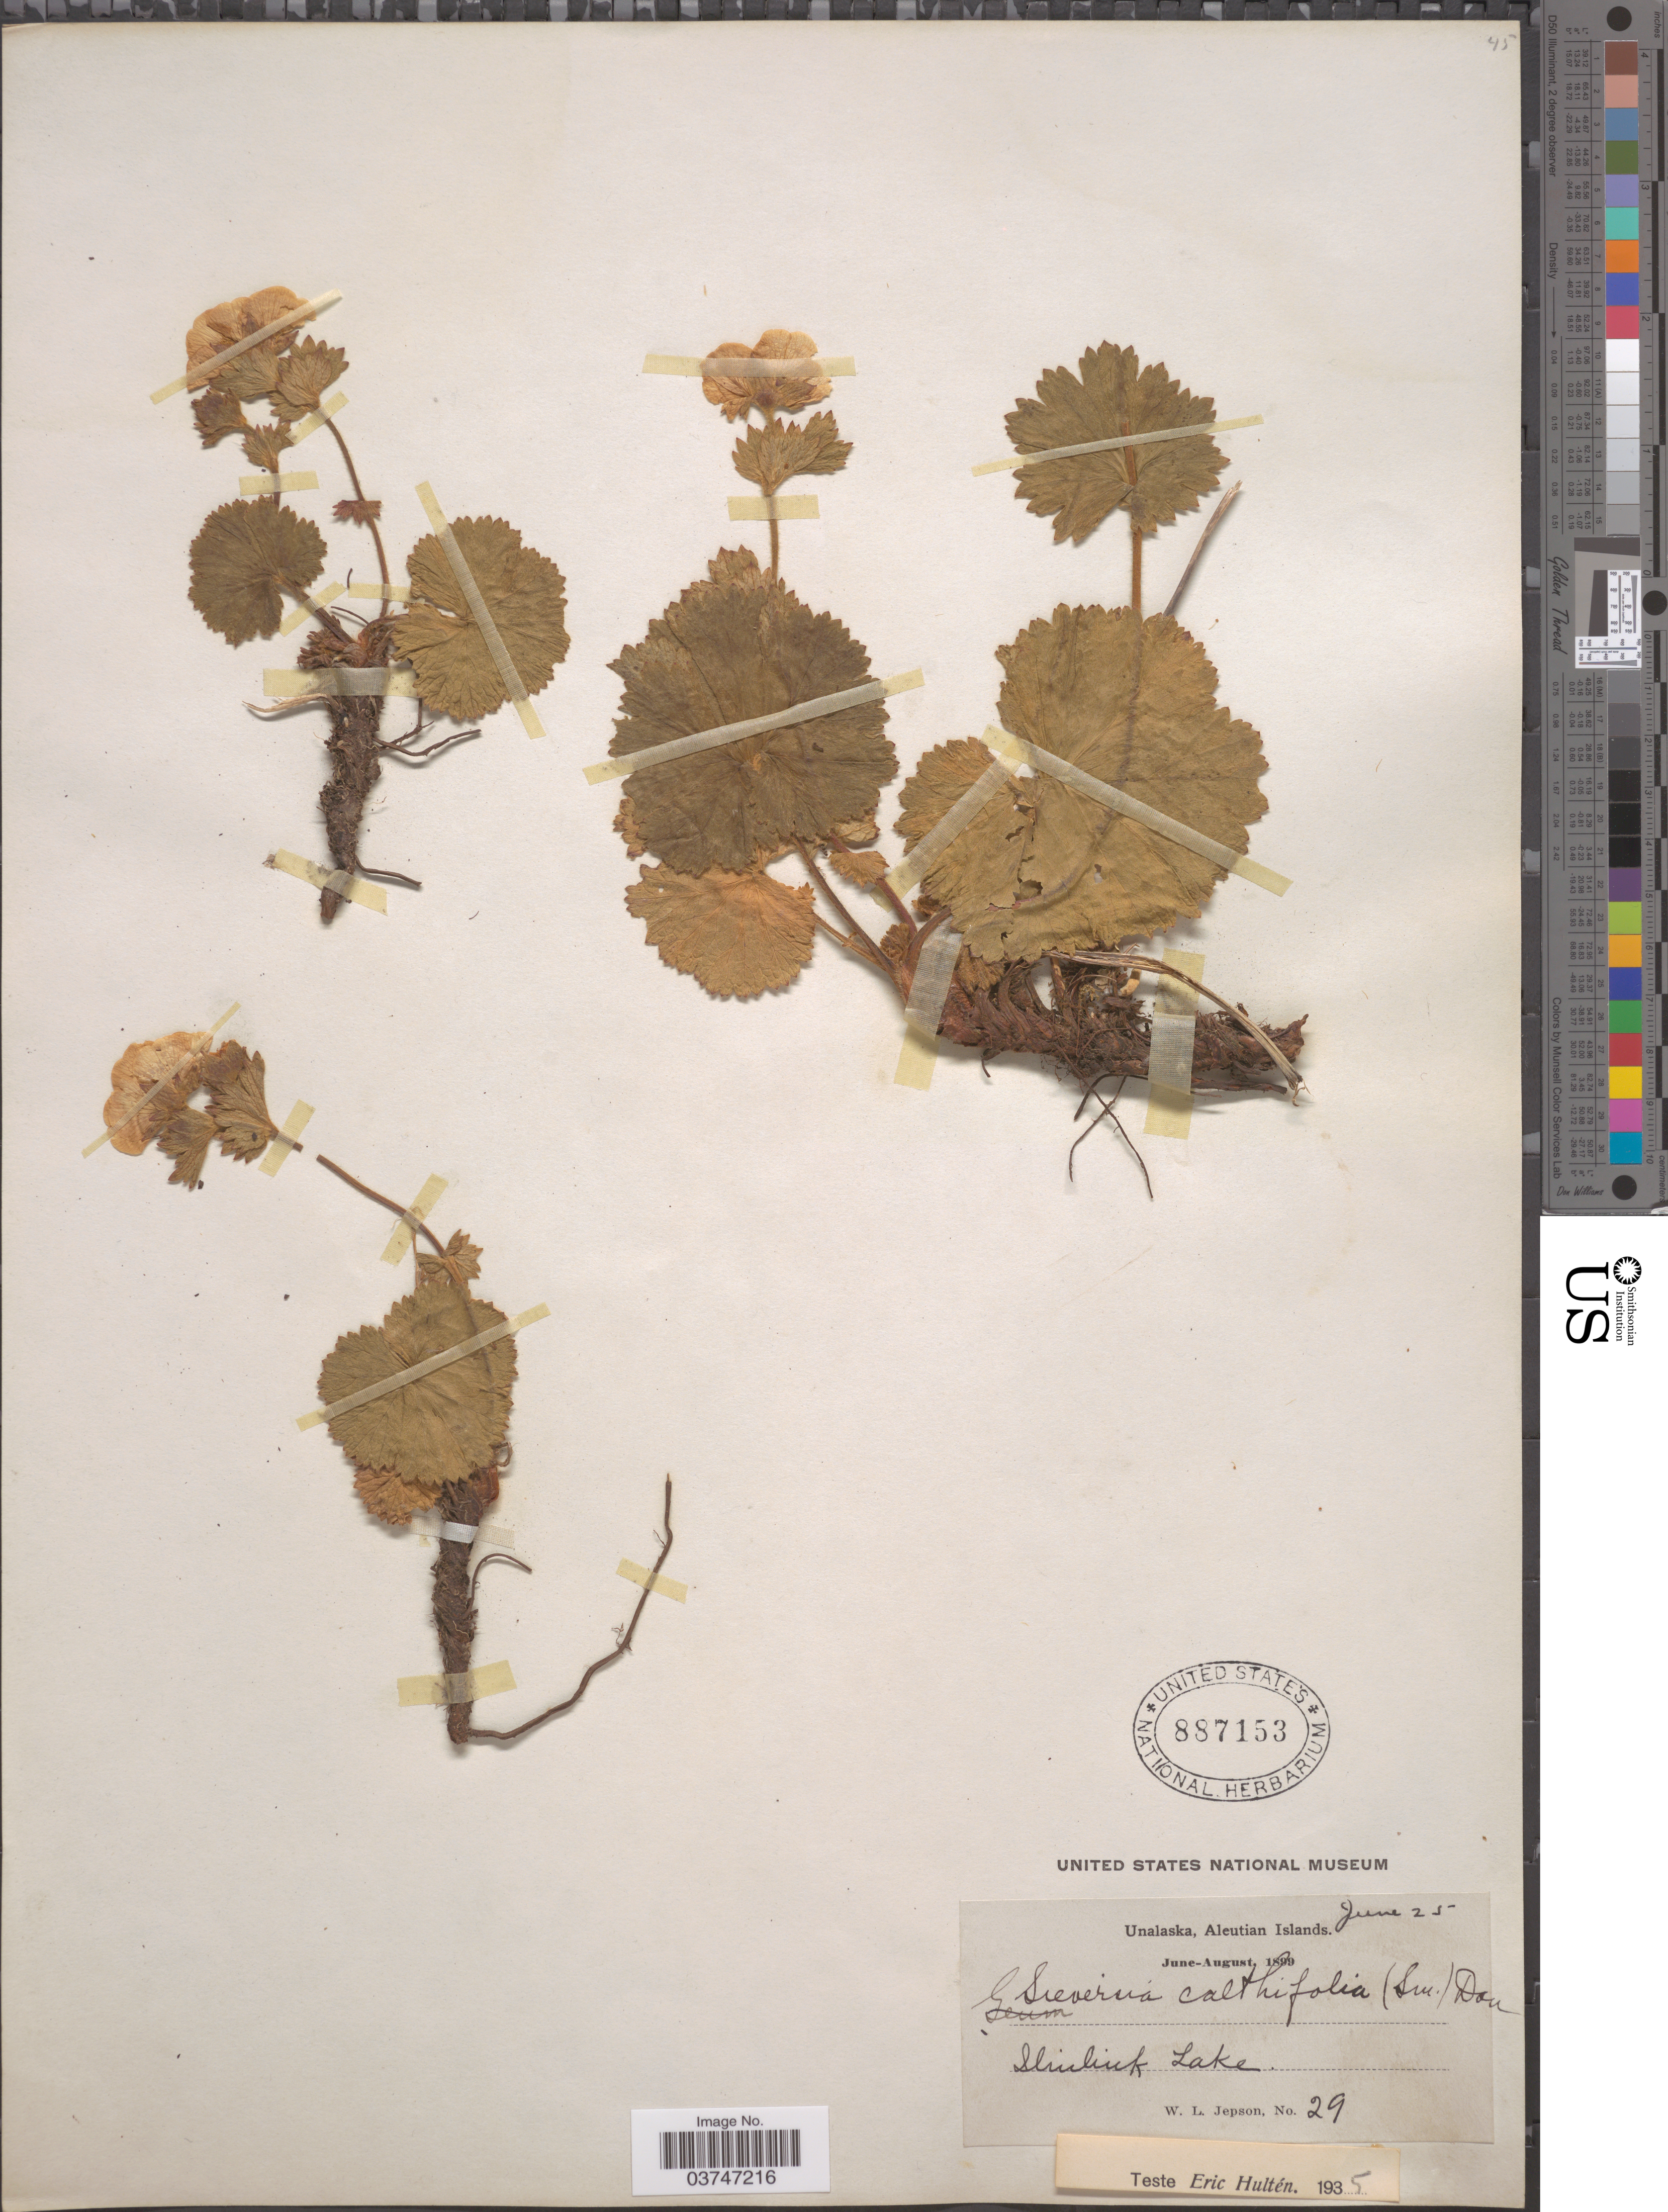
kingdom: Plantae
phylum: Tracheophyta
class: Magnoliopsida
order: Rosales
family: Rosaceae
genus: Geum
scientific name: Geum calthifolium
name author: Menzies ex Sm.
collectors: W. L. Jepson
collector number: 29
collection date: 1899-06-25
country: United States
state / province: Alaska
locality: Unalaska, Aleutian Islands. Iliuliuk Lake.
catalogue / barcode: US 887153